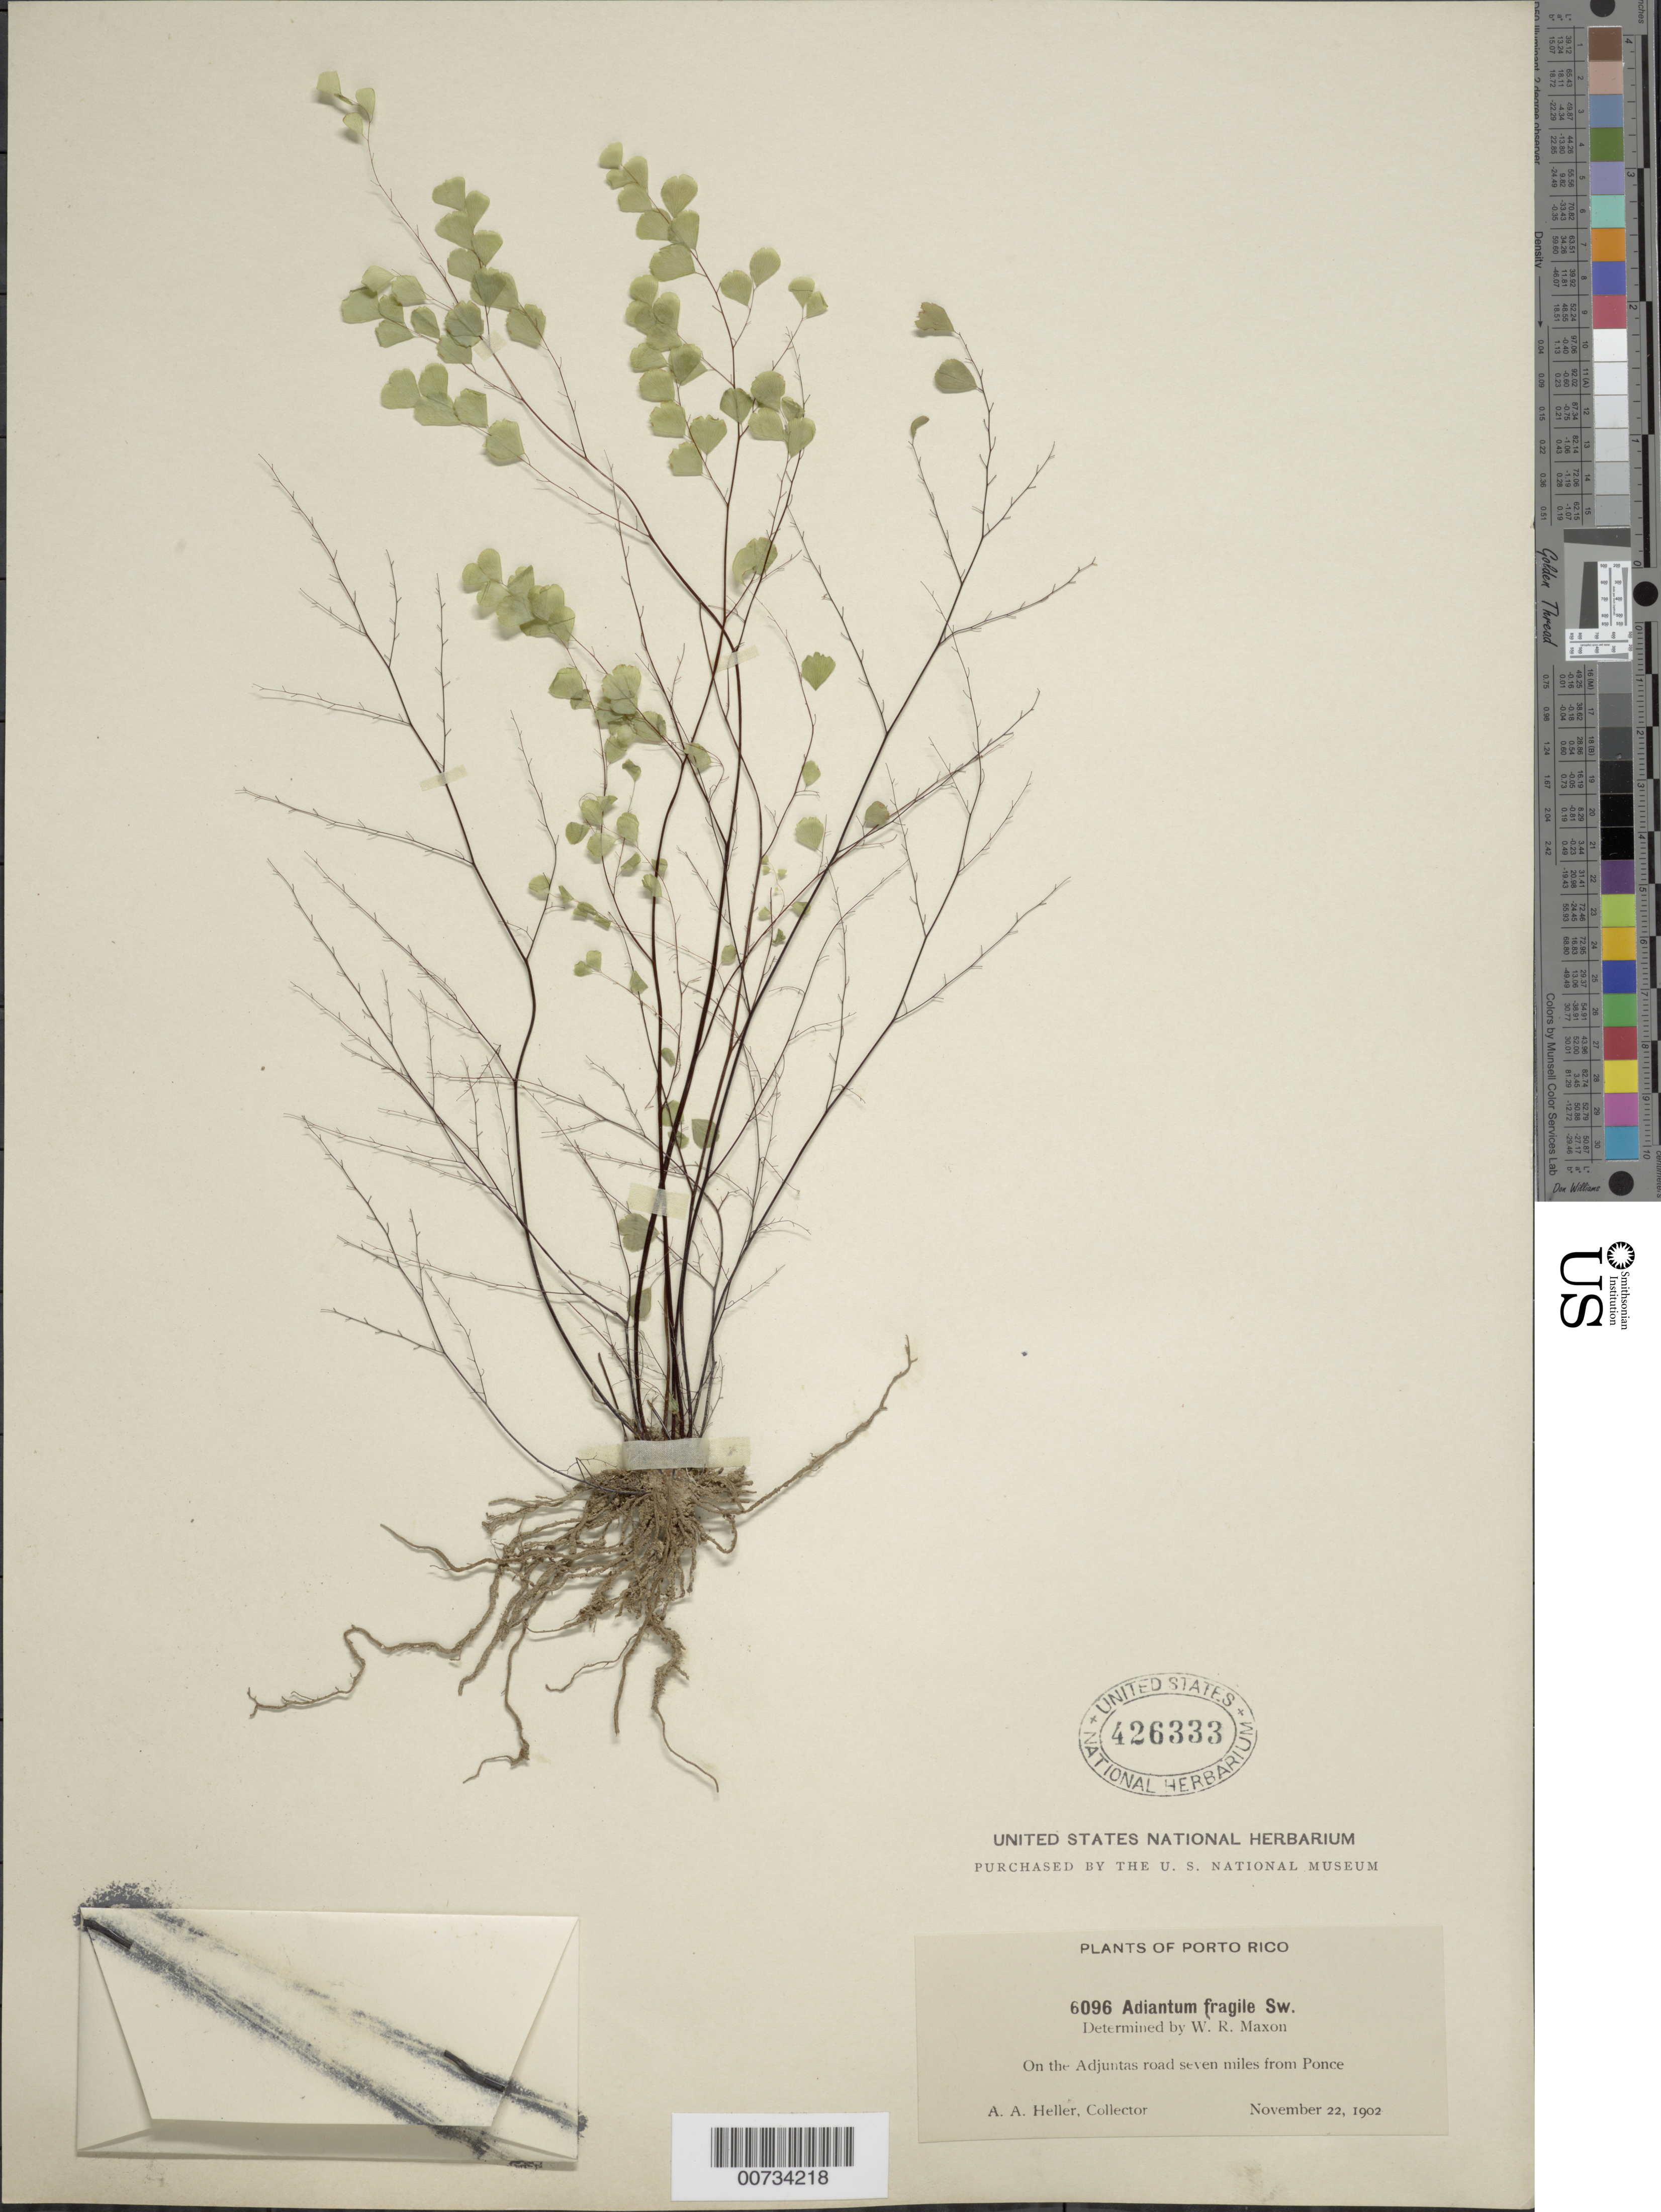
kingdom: Plantae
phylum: Tracheophyta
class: Polypodiopsida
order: Polypodiales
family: Pteridaceae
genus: Adiantum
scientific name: Adiantum fragile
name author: Sw.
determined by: Maxon, W. R.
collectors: A. A. Heller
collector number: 6096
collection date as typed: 22 Nov 1902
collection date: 1902-11-22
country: Puerto Rico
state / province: Ponce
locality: Ponce, on the Adjuntas Road 7 mi from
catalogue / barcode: US 426333